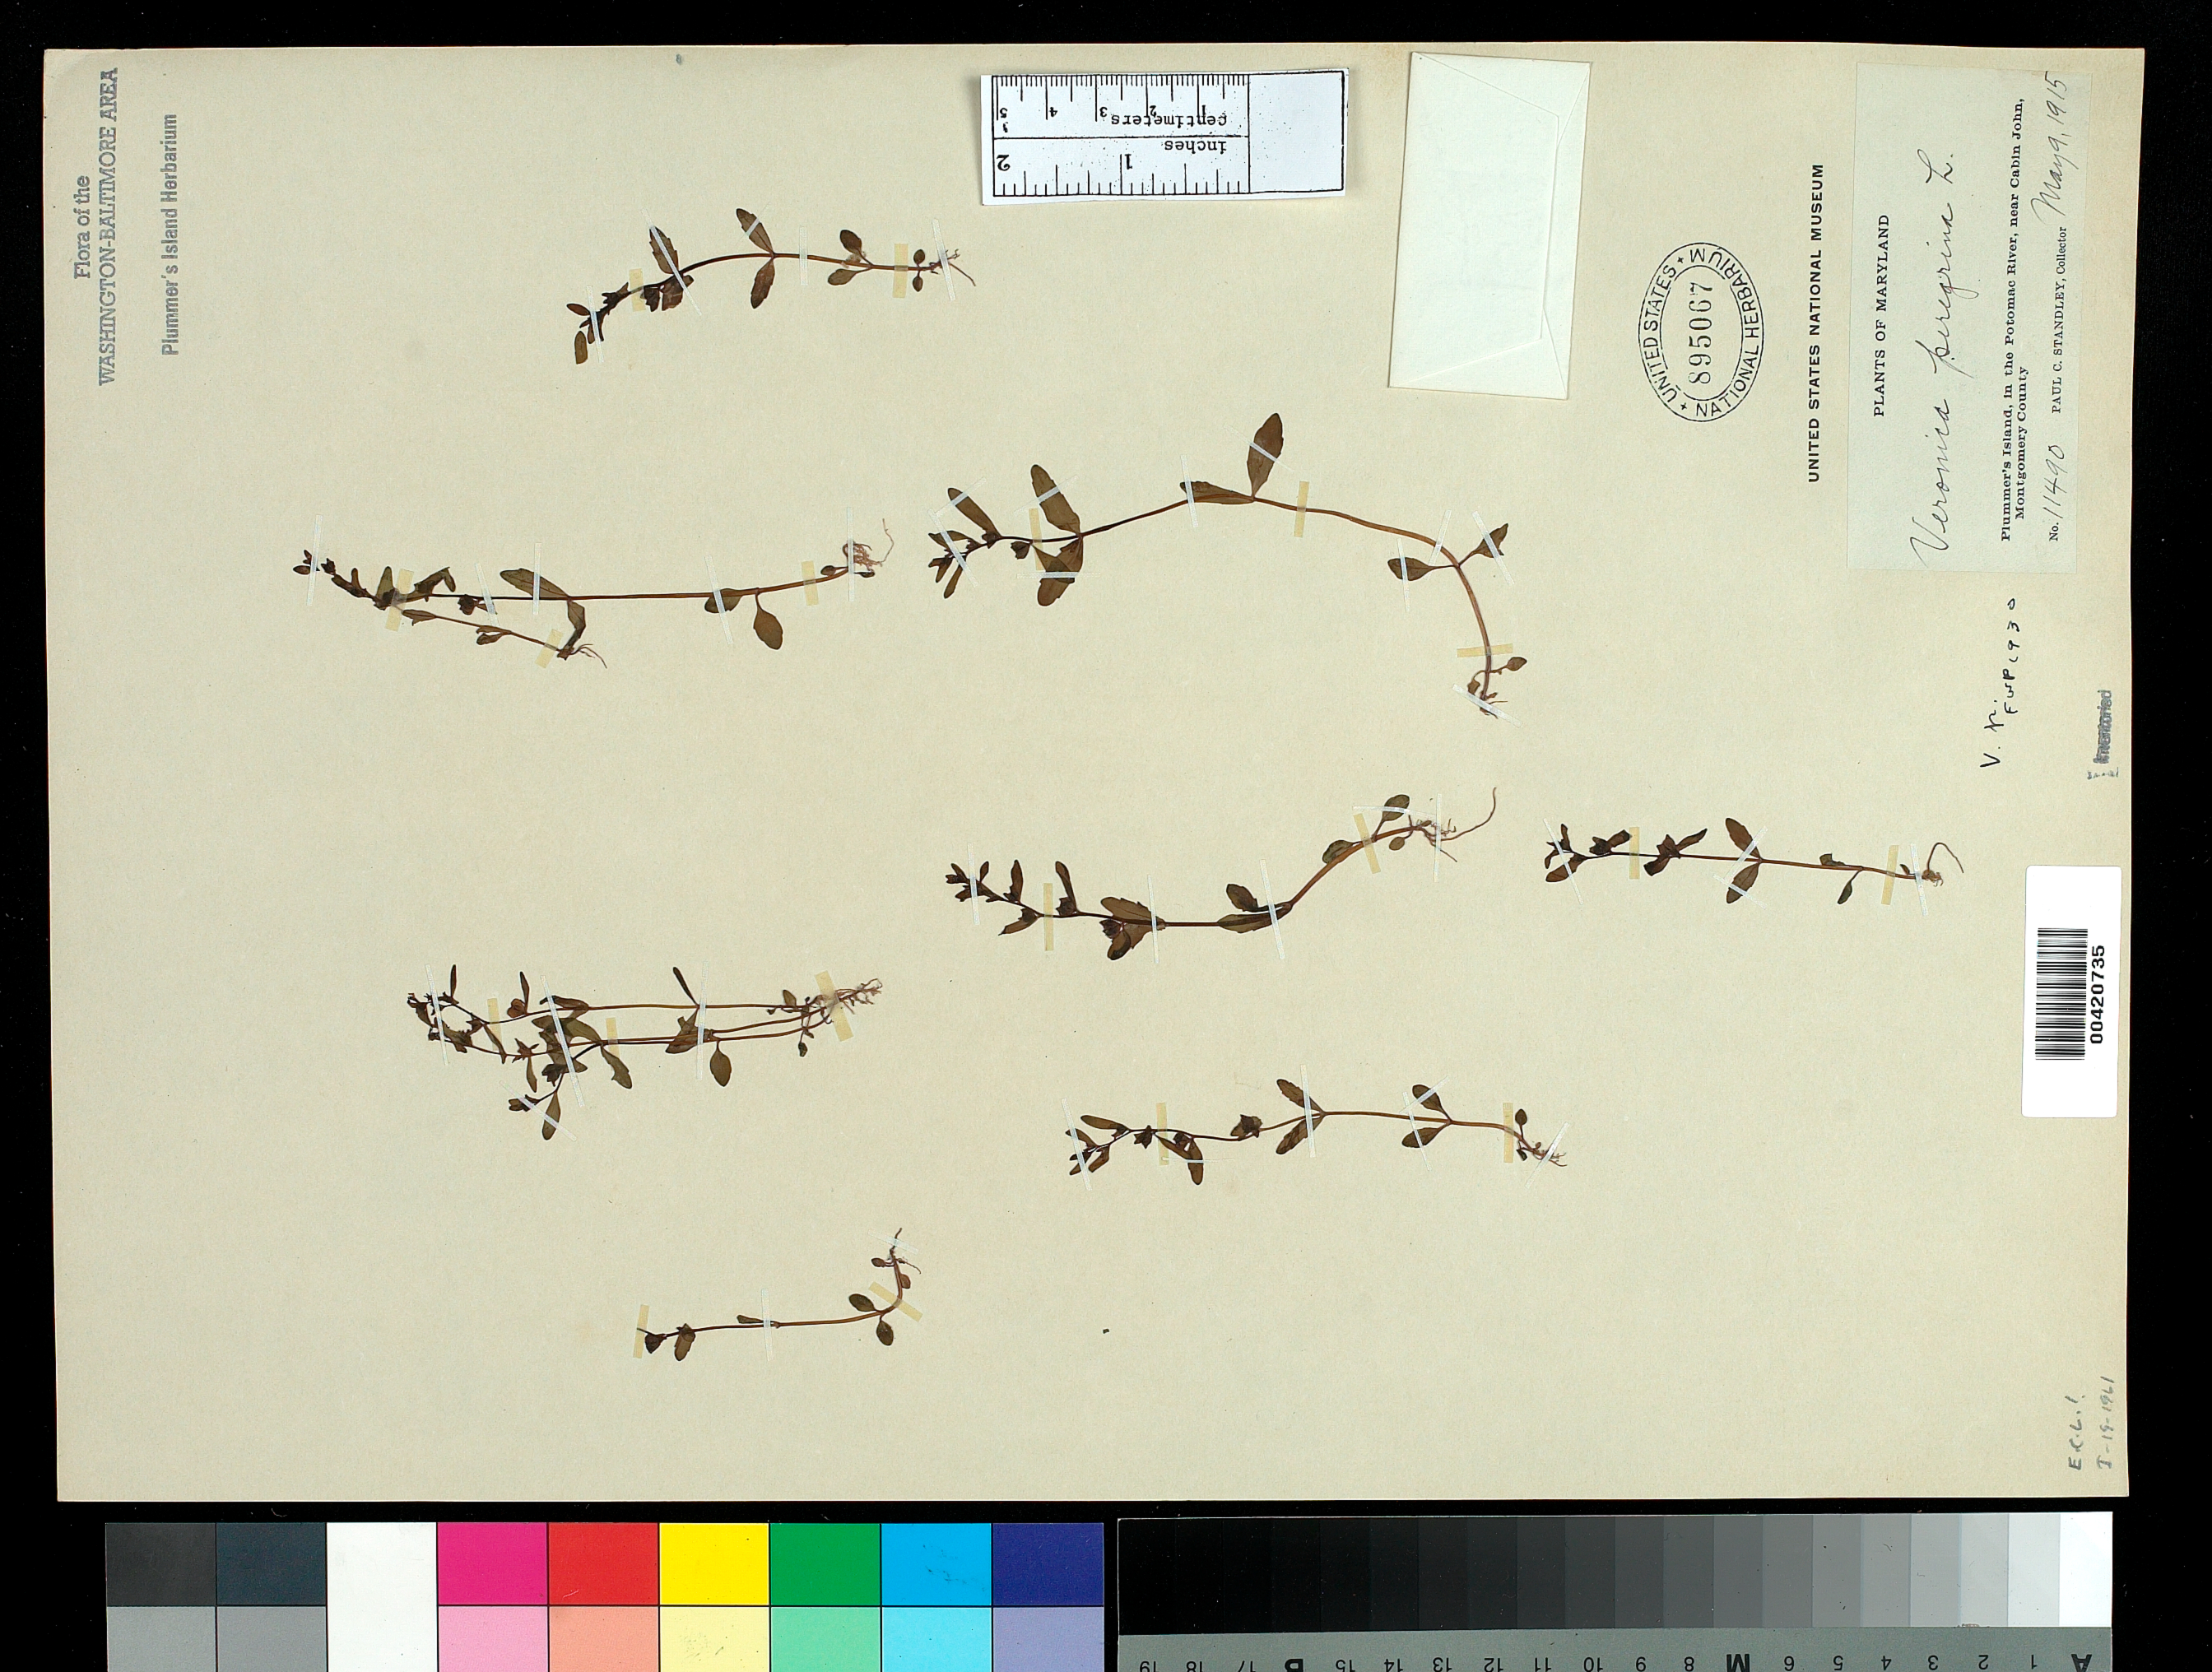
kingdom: Plantae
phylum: Tracheophyta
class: Magnoliopsida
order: Lamiales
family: Plantaginaceae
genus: Veronica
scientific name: Veronica peregrina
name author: L.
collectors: P. C. Standley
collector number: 11490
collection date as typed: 09 May 1915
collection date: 1915-05-09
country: United States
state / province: Maryland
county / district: Montgomery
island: Plummers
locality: Plummer's Island C. & O. Canal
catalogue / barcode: US 895067